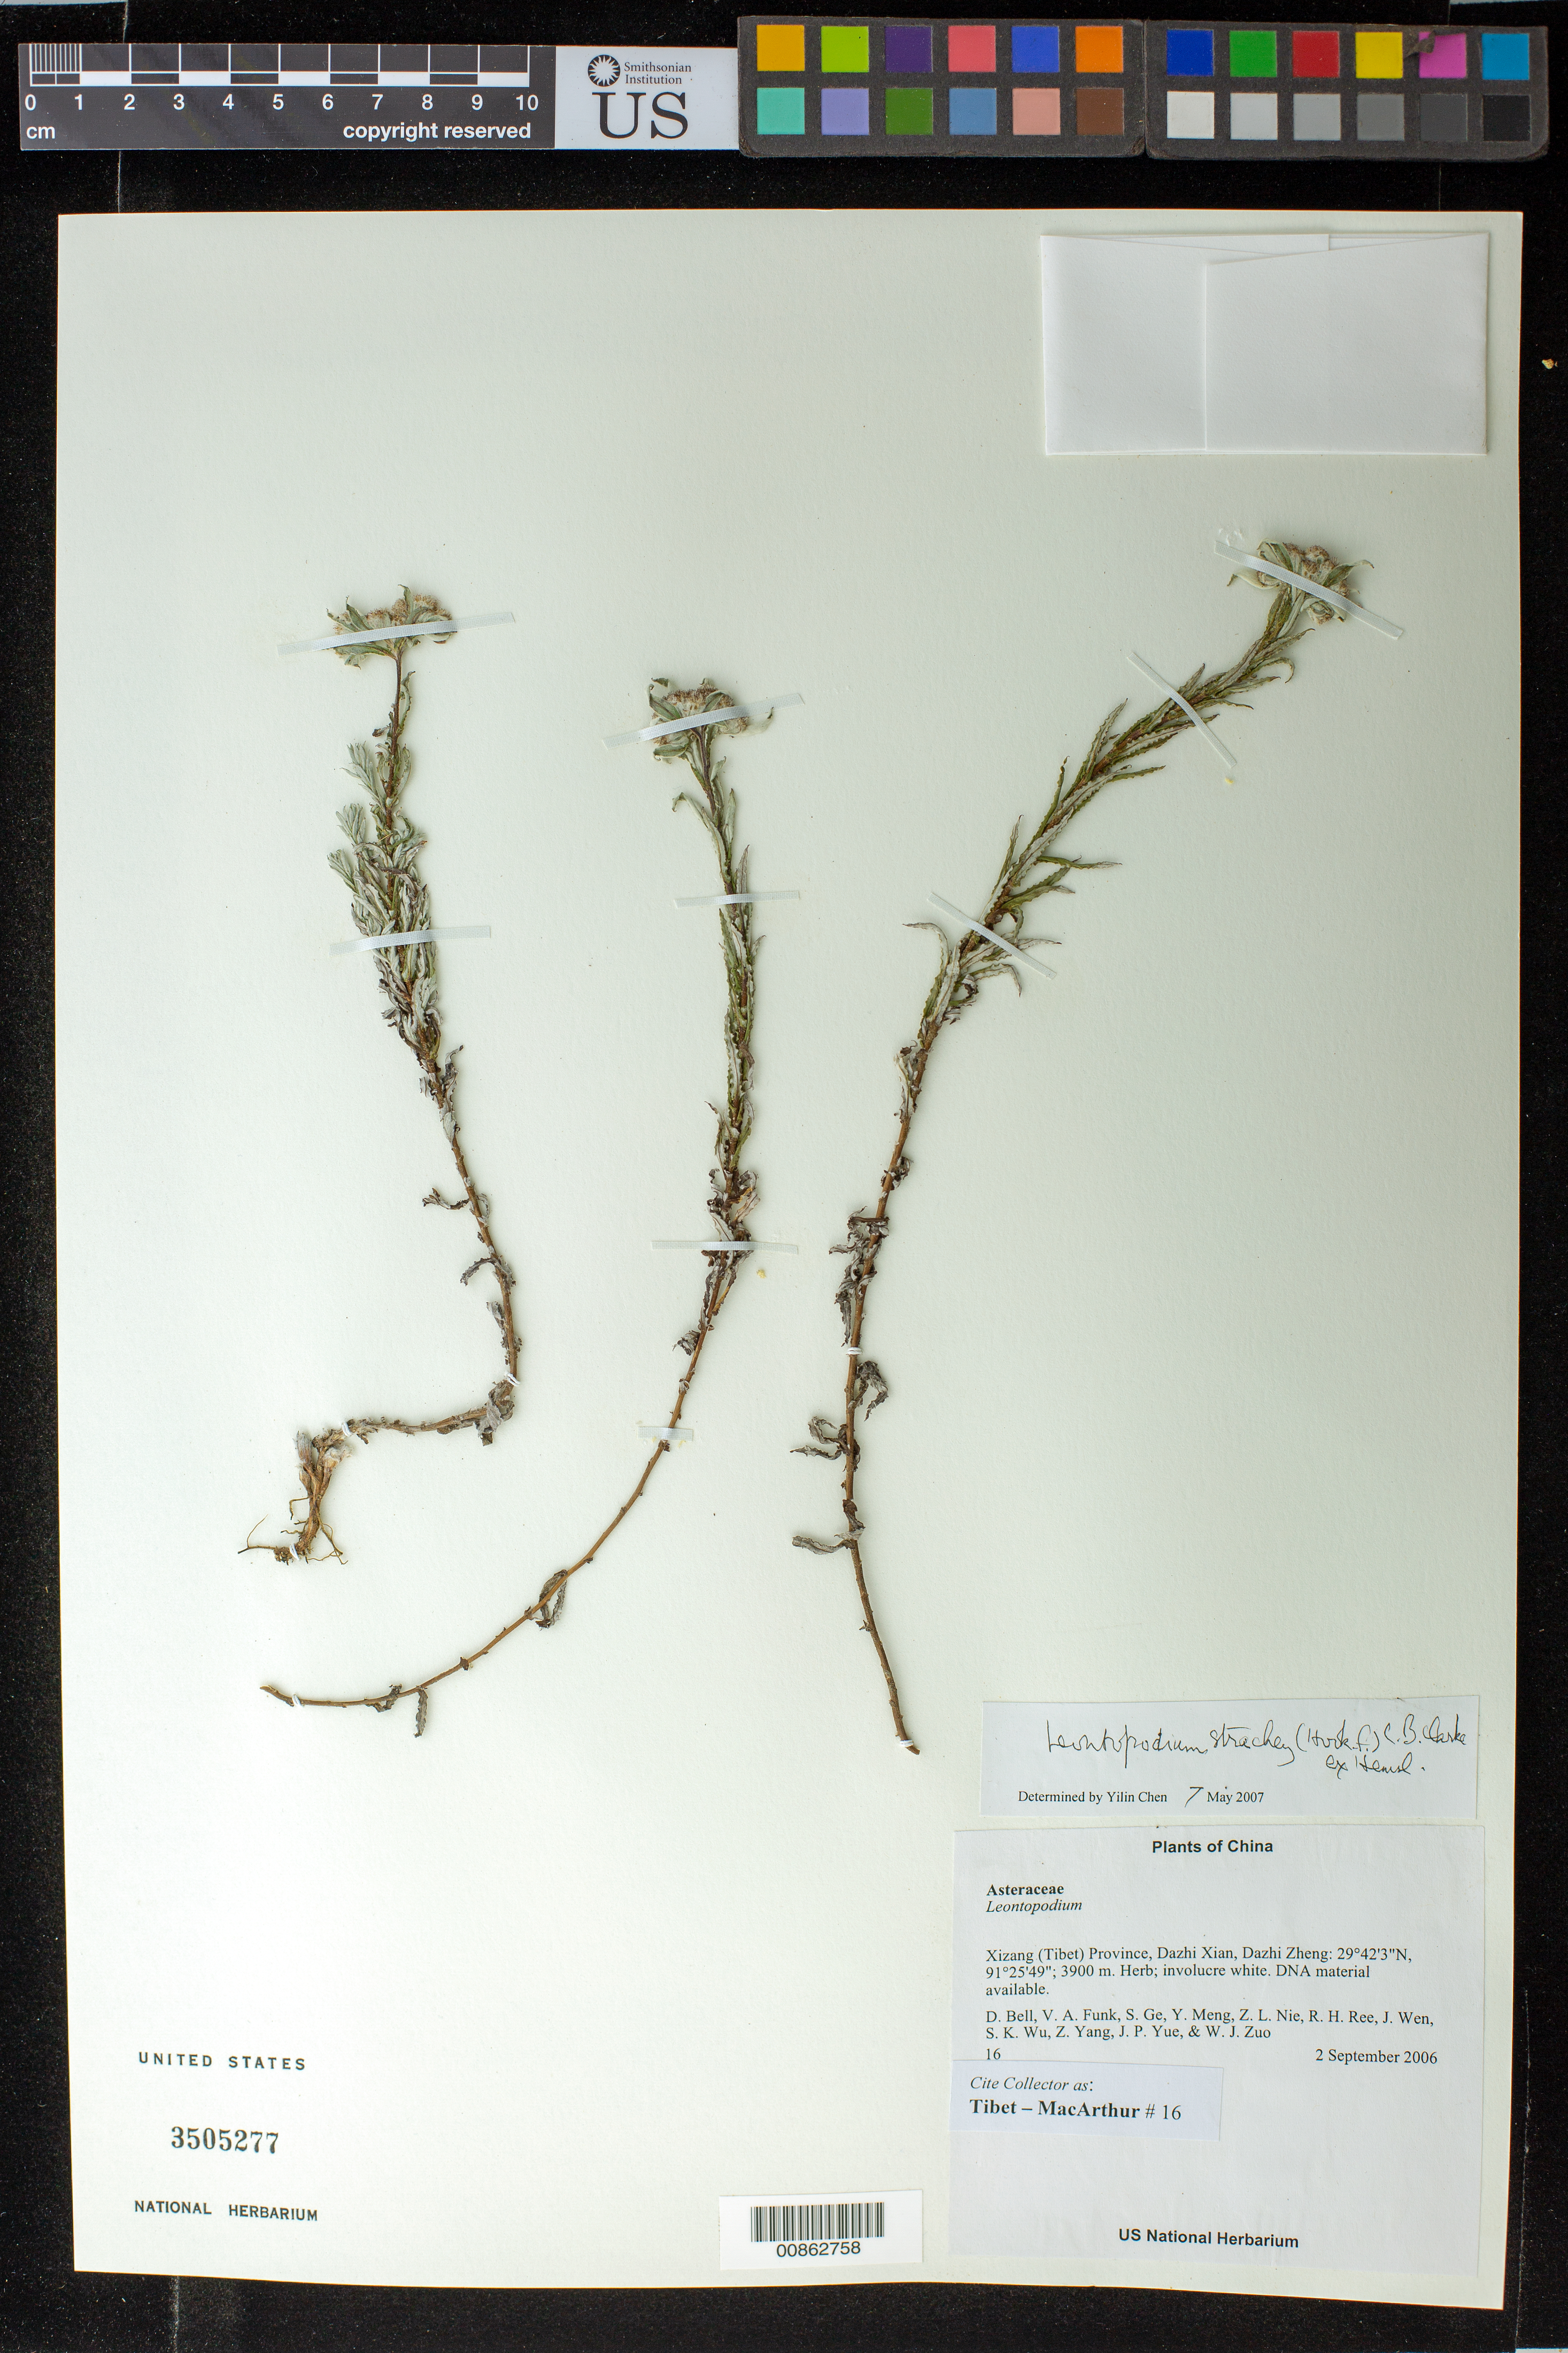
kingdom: Plantae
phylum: Tracheophyta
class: Magnoliopsida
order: Asterales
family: Asteraceae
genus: Leontopodium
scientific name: Leontopodium stracheyi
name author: (Hook. f.) C.B. Clarke ex Hemsl.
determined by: Yilin Chen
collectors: Tibet-MacArthur, D. A. Bell, V. Funk, S. Ge, Y. Meng, Z. Nie, R. Ree, J. Wen, S. K. Wu, Z. Yang, J. Yue & W. Zuo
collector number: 16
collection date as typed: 02 Sep 2006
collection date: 2006-09-02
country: China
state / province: Xizang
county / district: Dazhi Xian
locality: Dazhi Zheng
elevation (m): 3900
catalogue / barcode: US 3505277